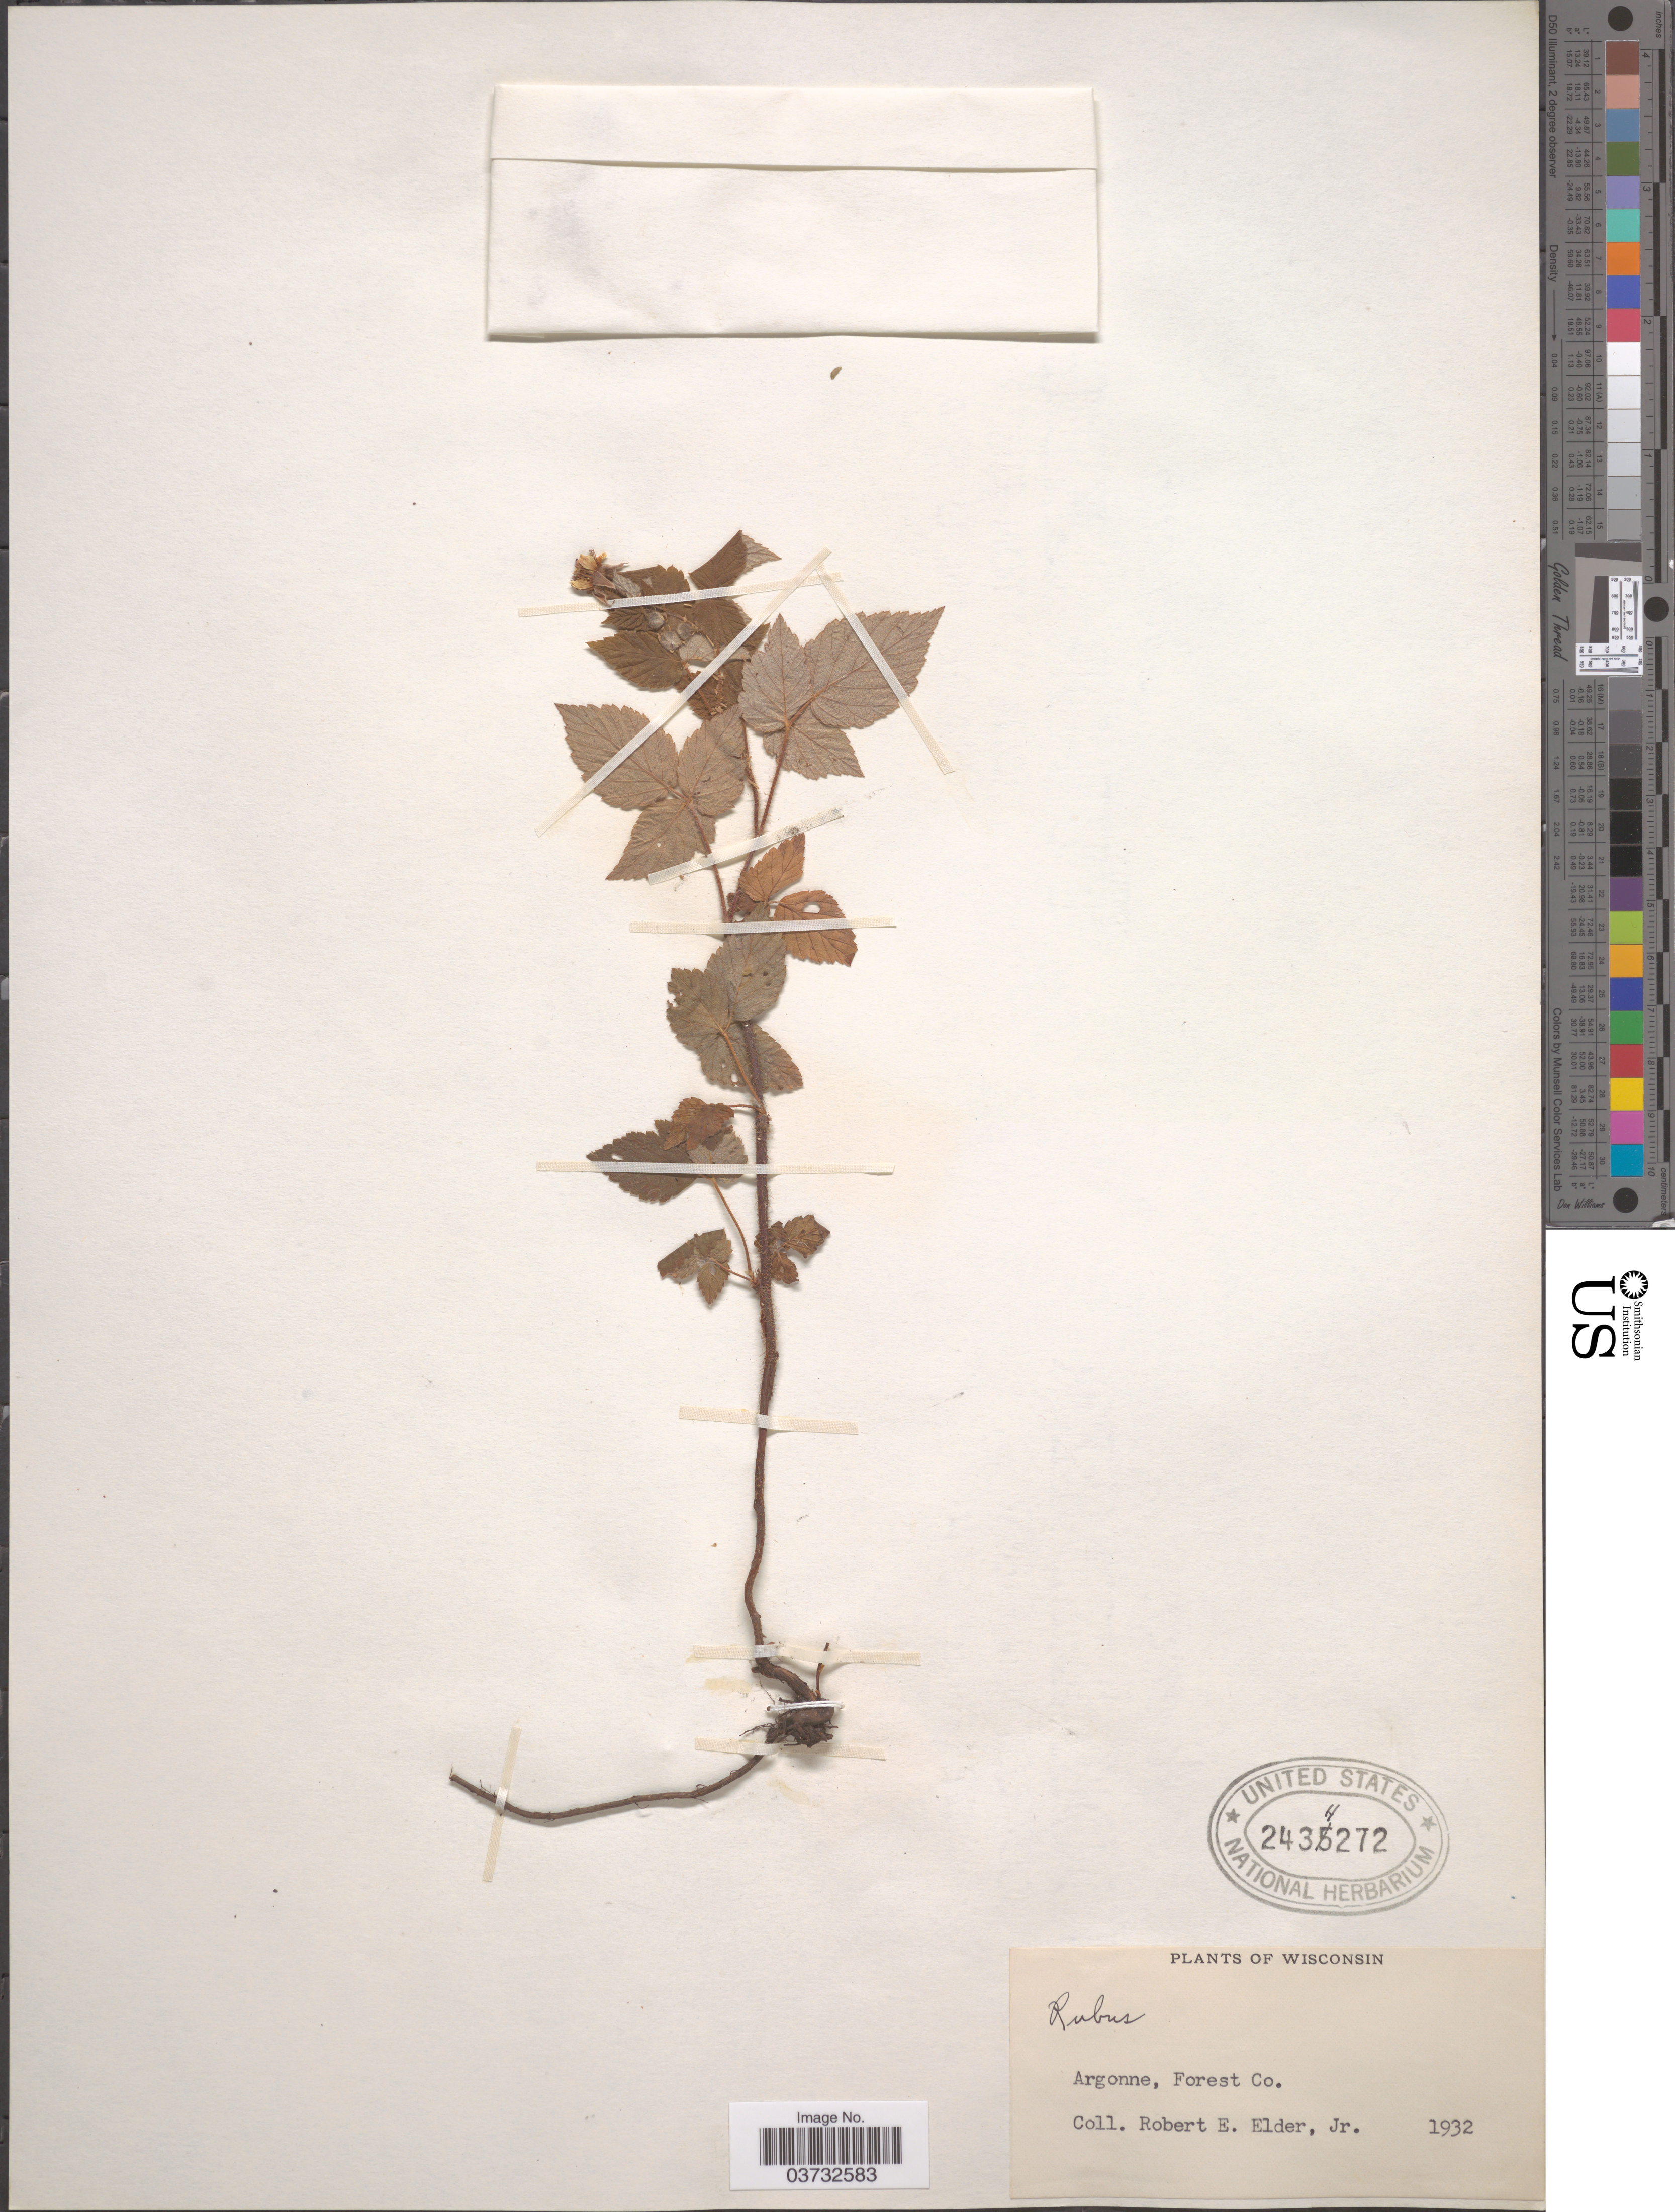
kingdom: Plantae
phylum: Tracheophyta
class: Magnoliopsida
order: Rosales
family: Rosaceae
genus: Rubus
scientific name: Rubus sp.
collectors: R. E. Elder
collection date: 1932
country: United States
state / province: Wisconsin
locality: Argonne, Forest Co.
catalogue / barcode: US 2434272